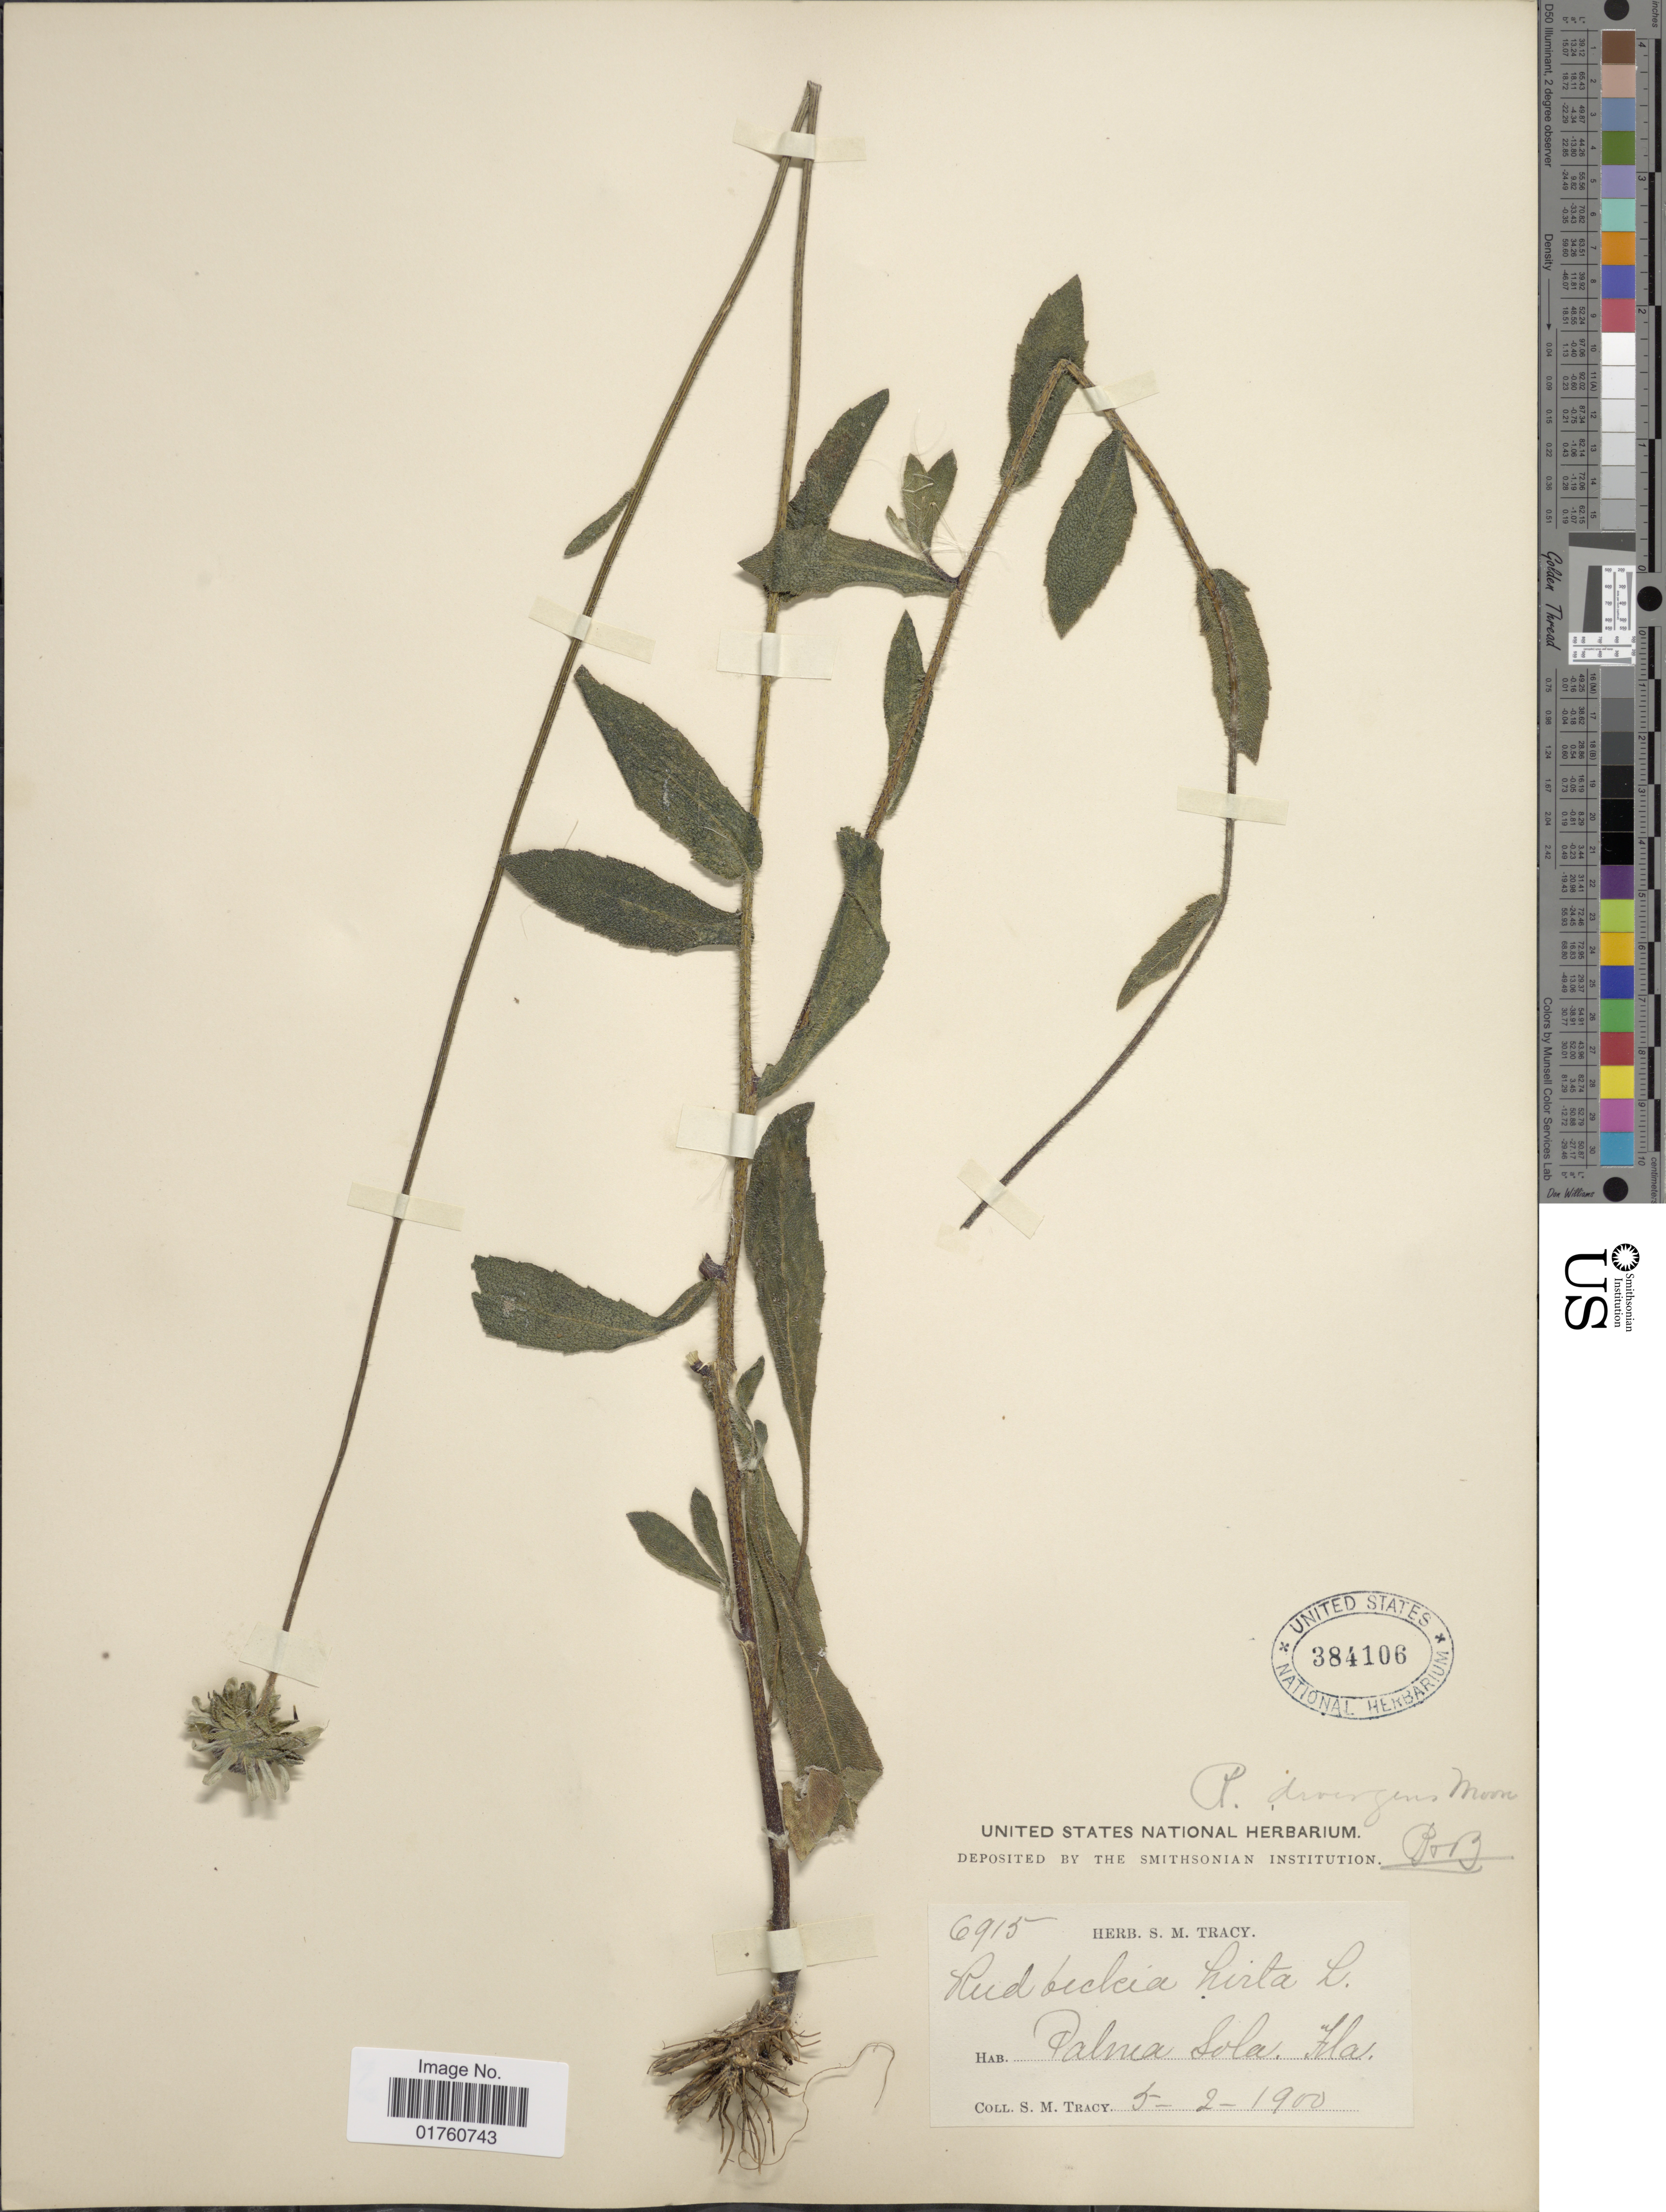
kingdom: Plantae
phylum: Tracheophyta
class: Magnoliopsida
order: Asterales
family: Asteraceae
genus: Rudbeckia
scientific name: Rudbeckia divergens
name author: T.V. Moore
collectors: S. M. Tracy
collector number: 6915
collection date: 1900-02-05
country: United States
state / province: Florida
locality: Palma Sola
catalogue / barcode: US 384106